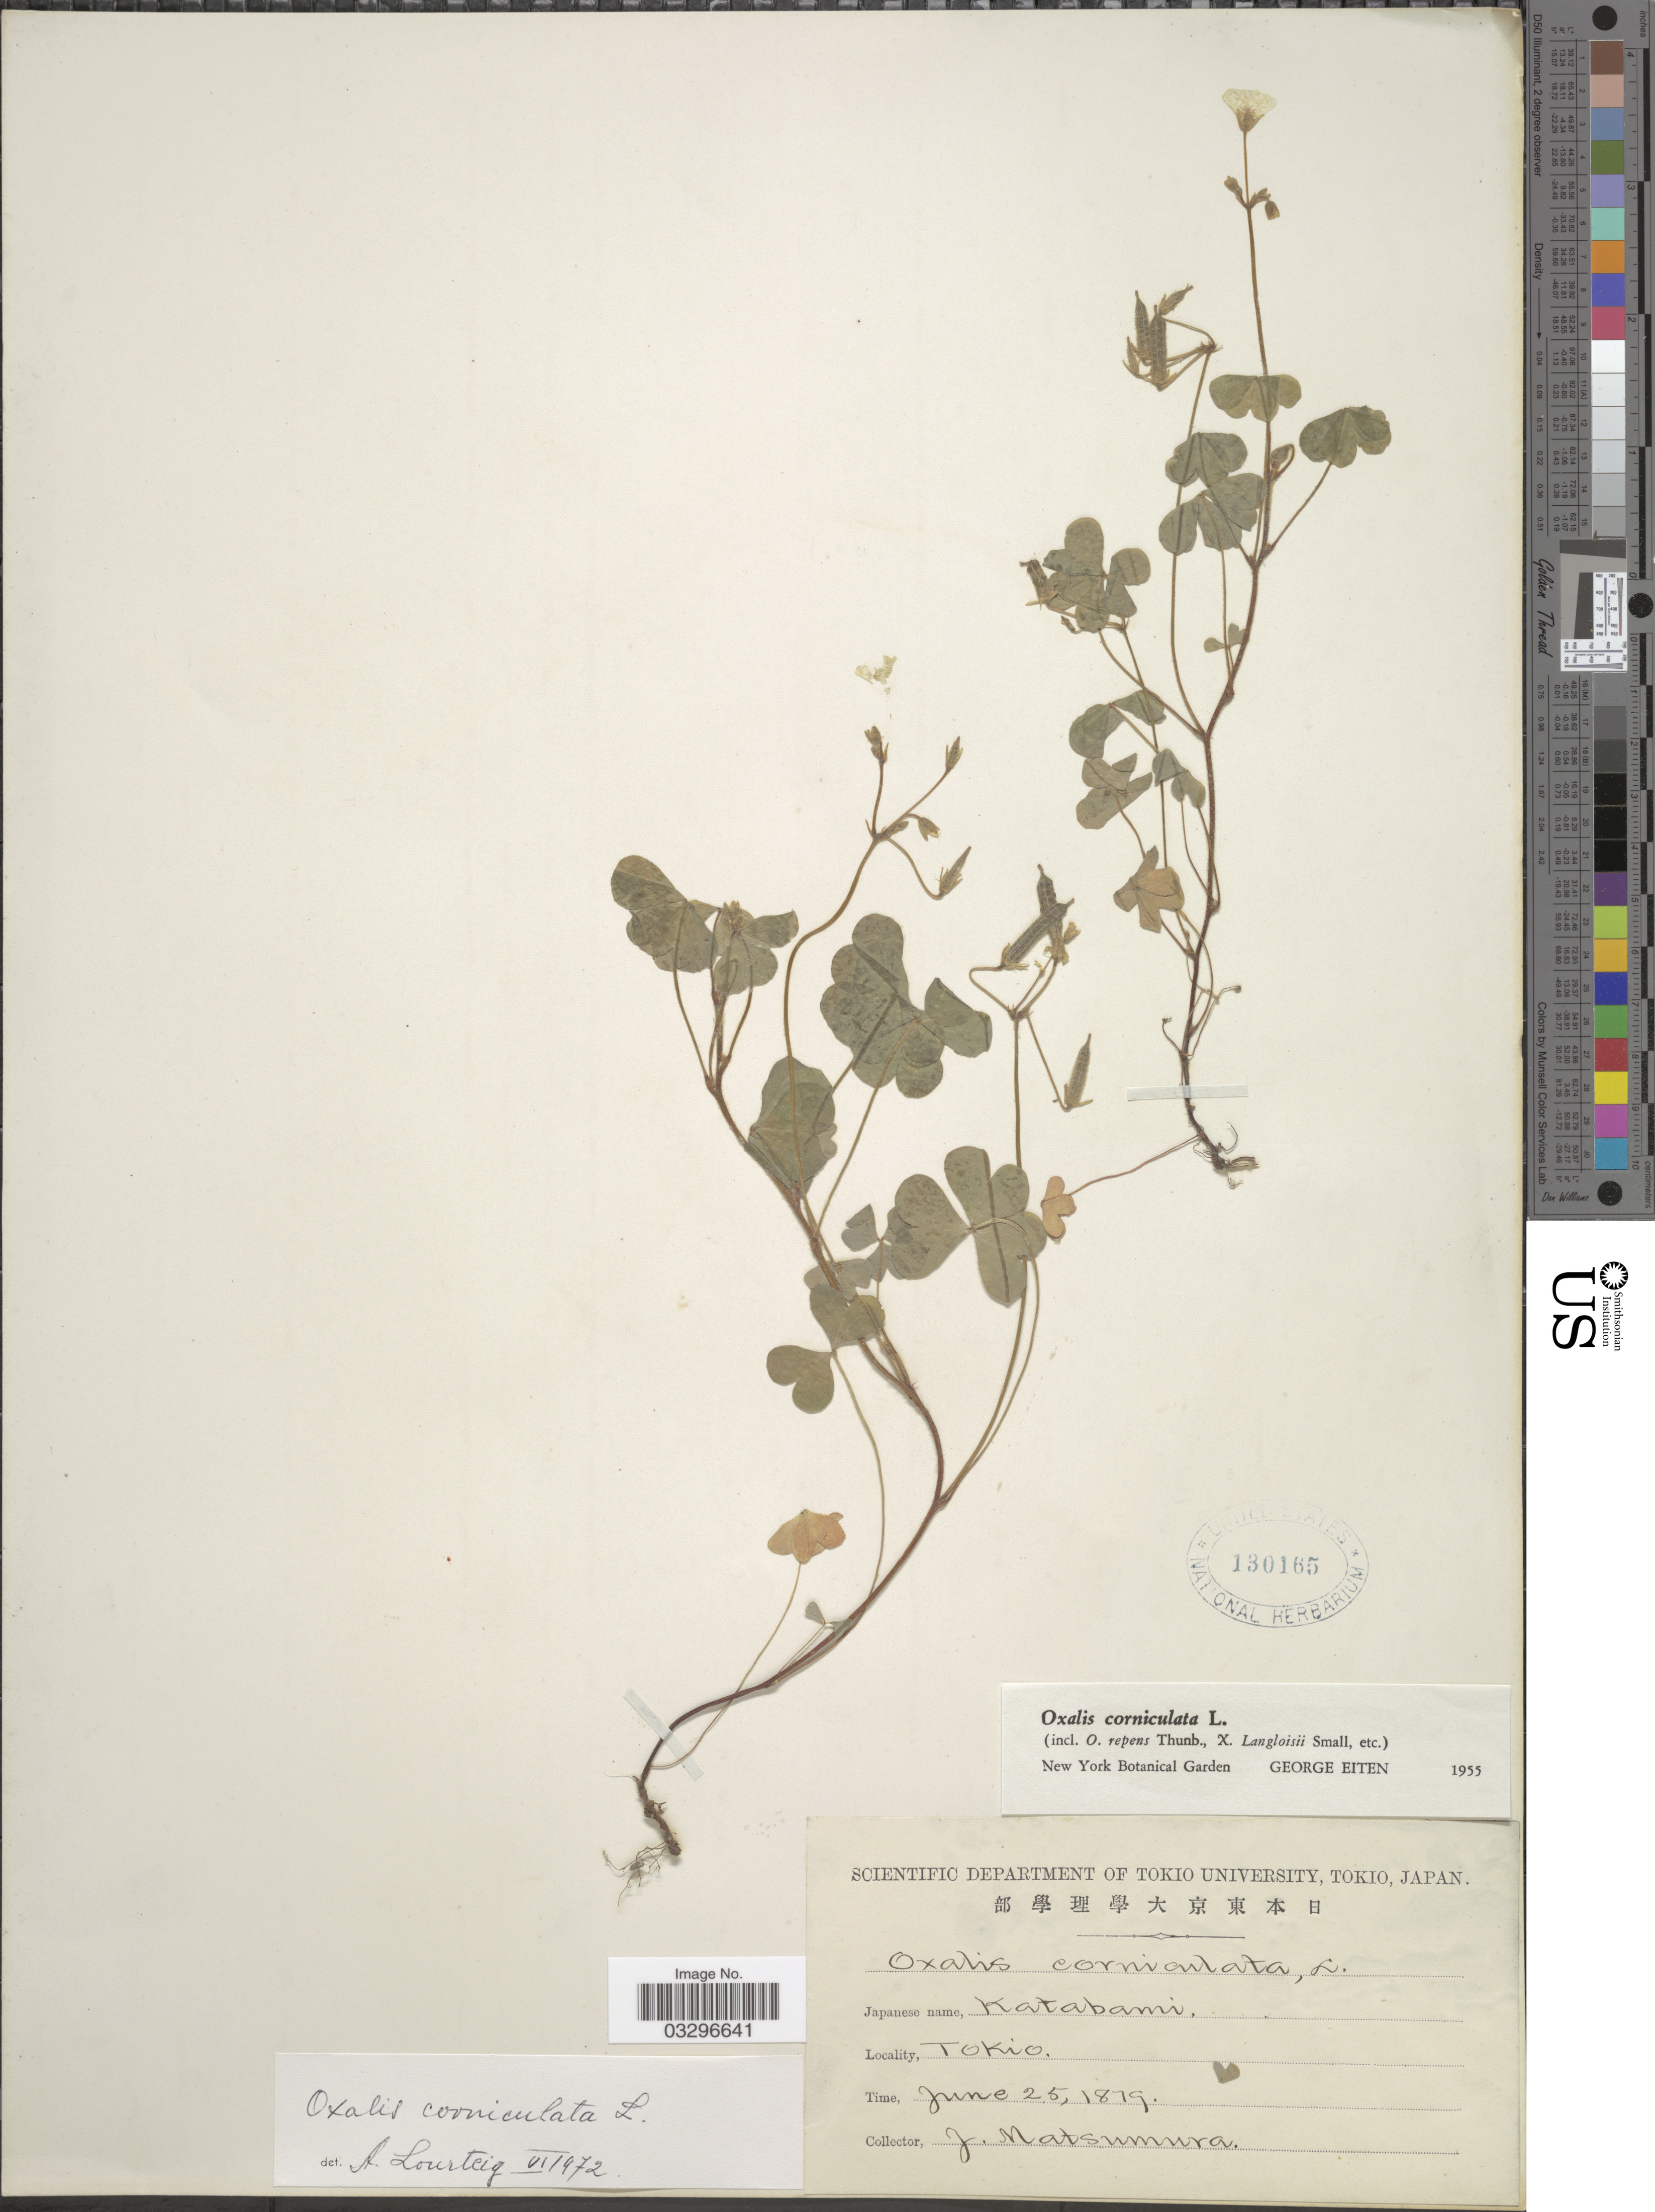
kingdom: Plantae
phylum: Tracheophyta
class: Magnoliopsida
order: Oxalidales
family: Oxalidaceae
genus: Oxalis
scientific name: Oxalis corniculata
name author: L.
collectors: J. Matsumura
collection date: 1879-06-25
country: Japan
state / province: Tokyo, Federal City of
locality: Tokio.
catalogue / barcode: US 130165